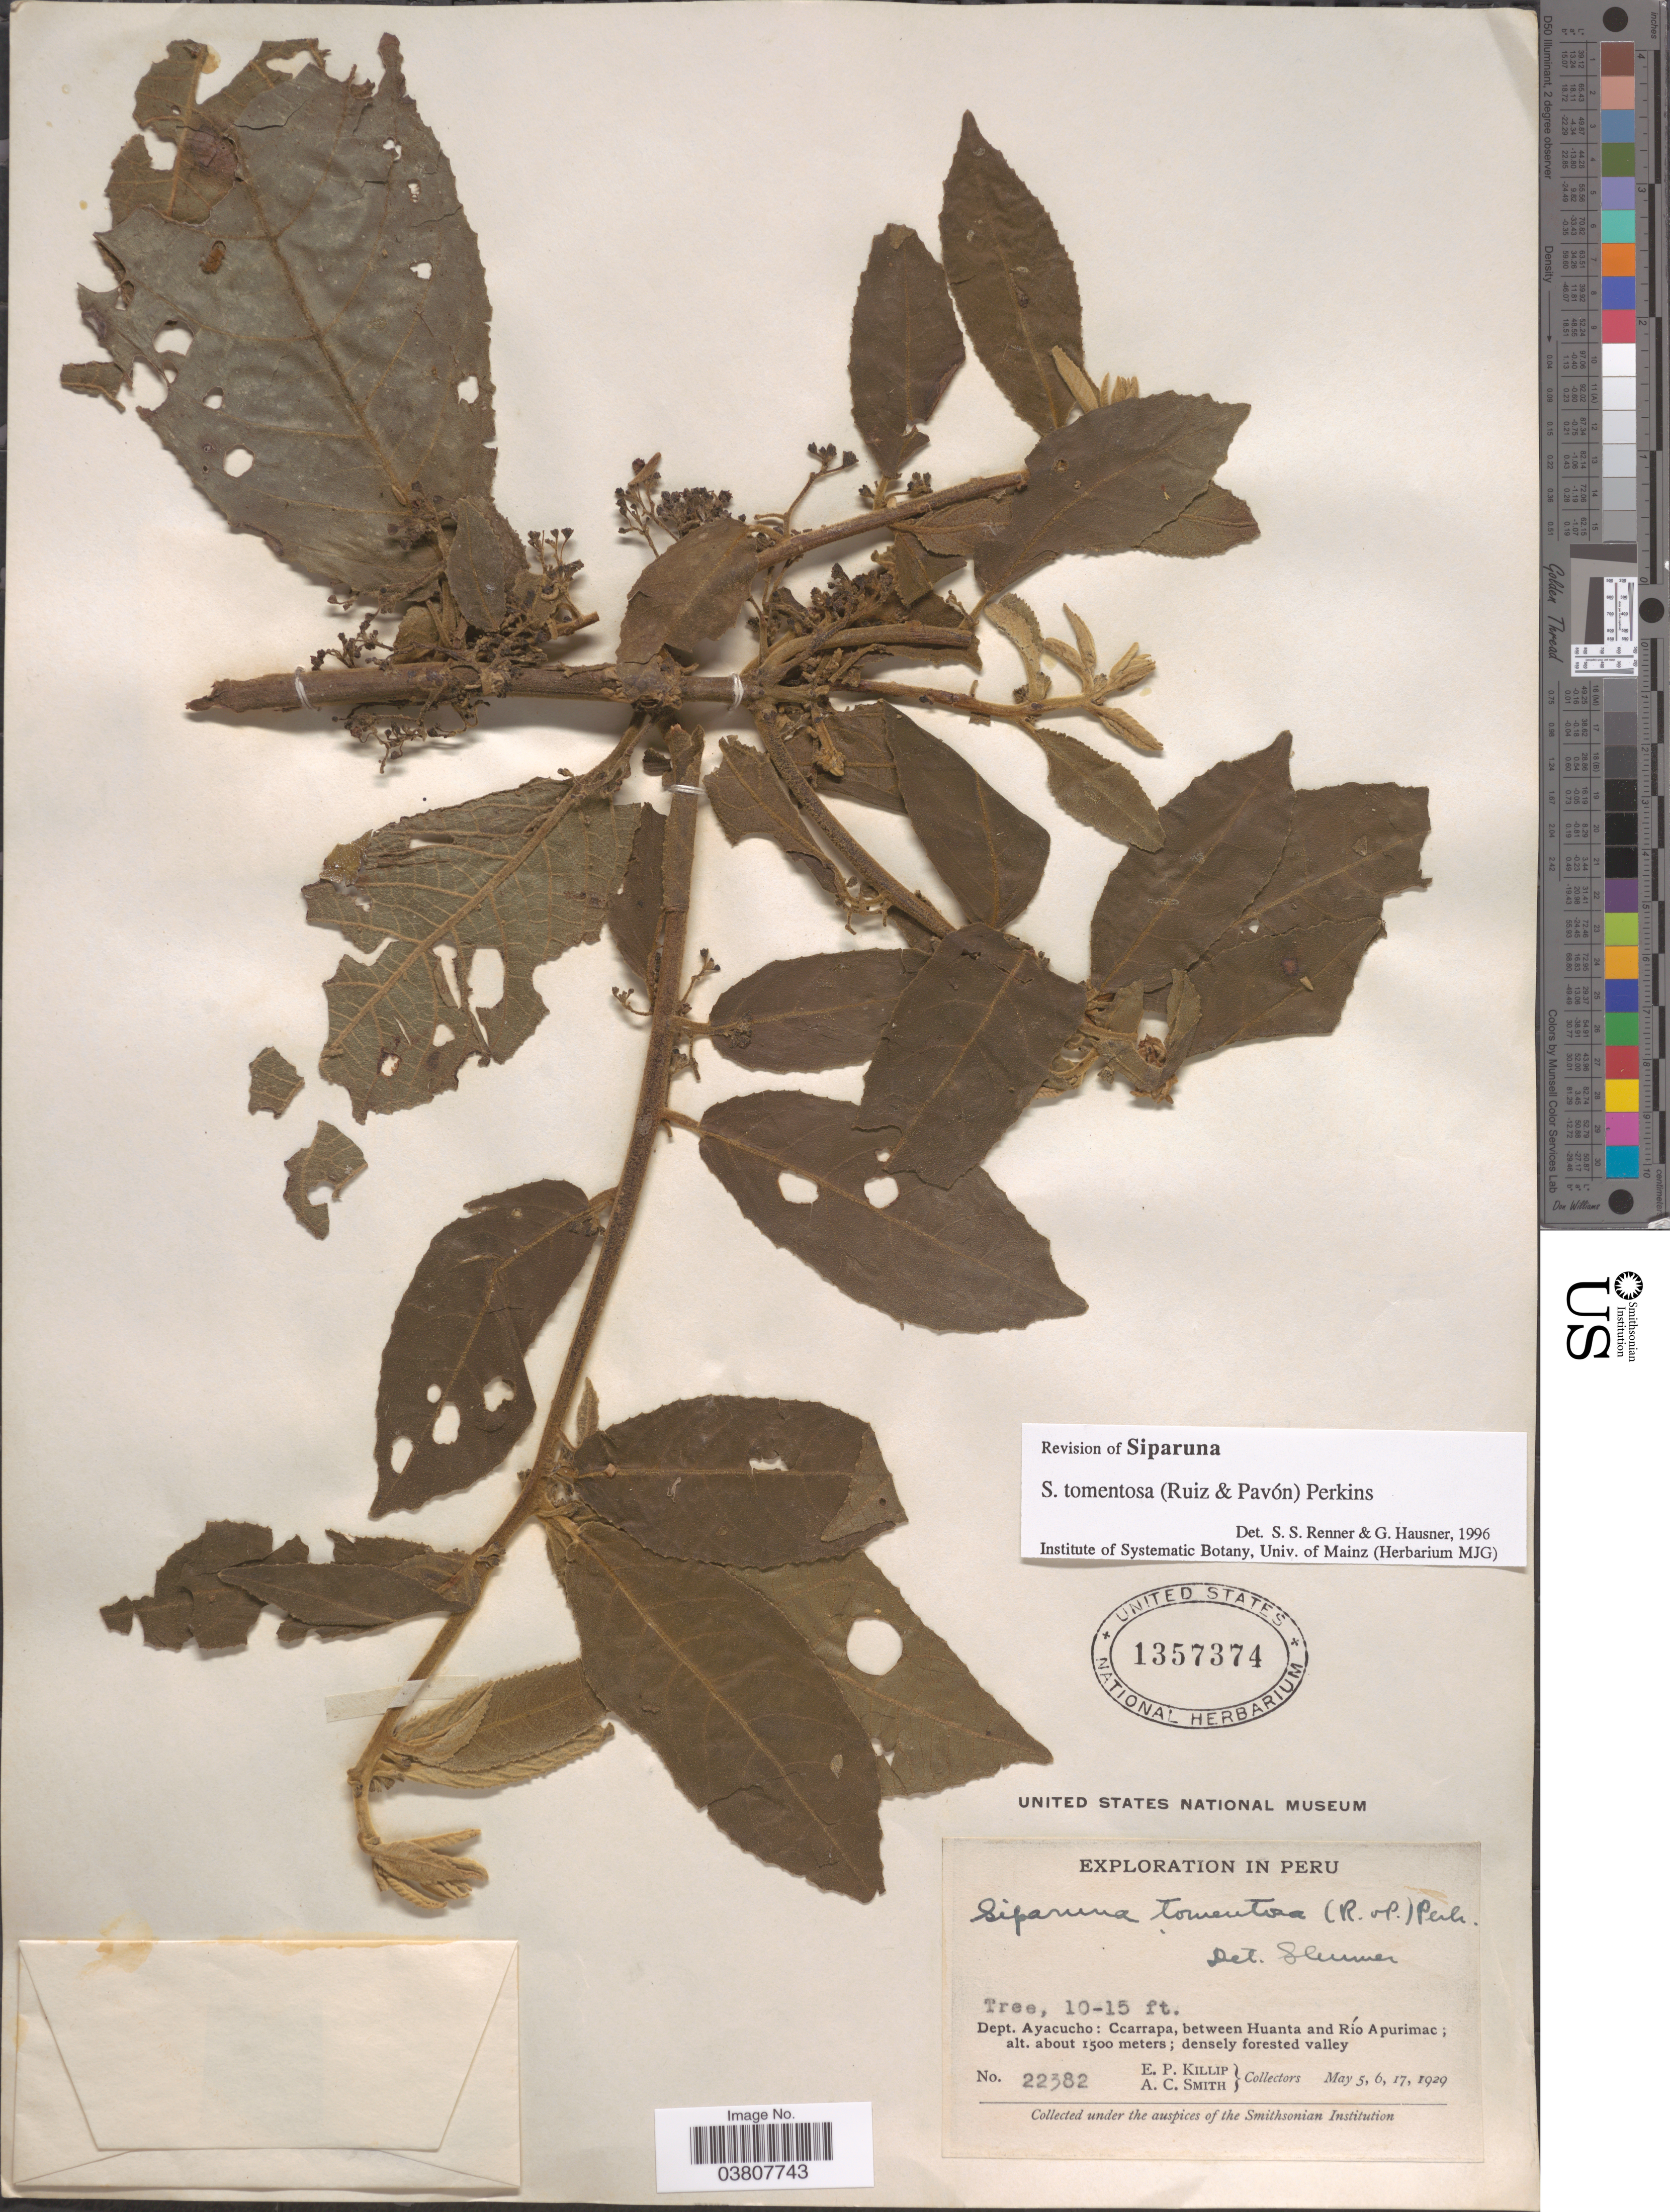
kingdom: Plantae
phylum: Tracheophyta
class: Magnoliopsida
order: Laurales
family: Siparunaceae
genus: Siparuna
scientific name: Siparuna tomentosa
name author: Perkins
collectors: E. P. Killip & A. C. Smith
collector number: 22382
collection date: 1929-05-05/1929-05-17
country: Peru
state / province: Ayacucho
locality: Dept. Ayacucho: Ccarrapa, between Huanta and Río Apurimac; densely forested valley.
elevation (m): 1500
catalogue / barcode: US 1357374